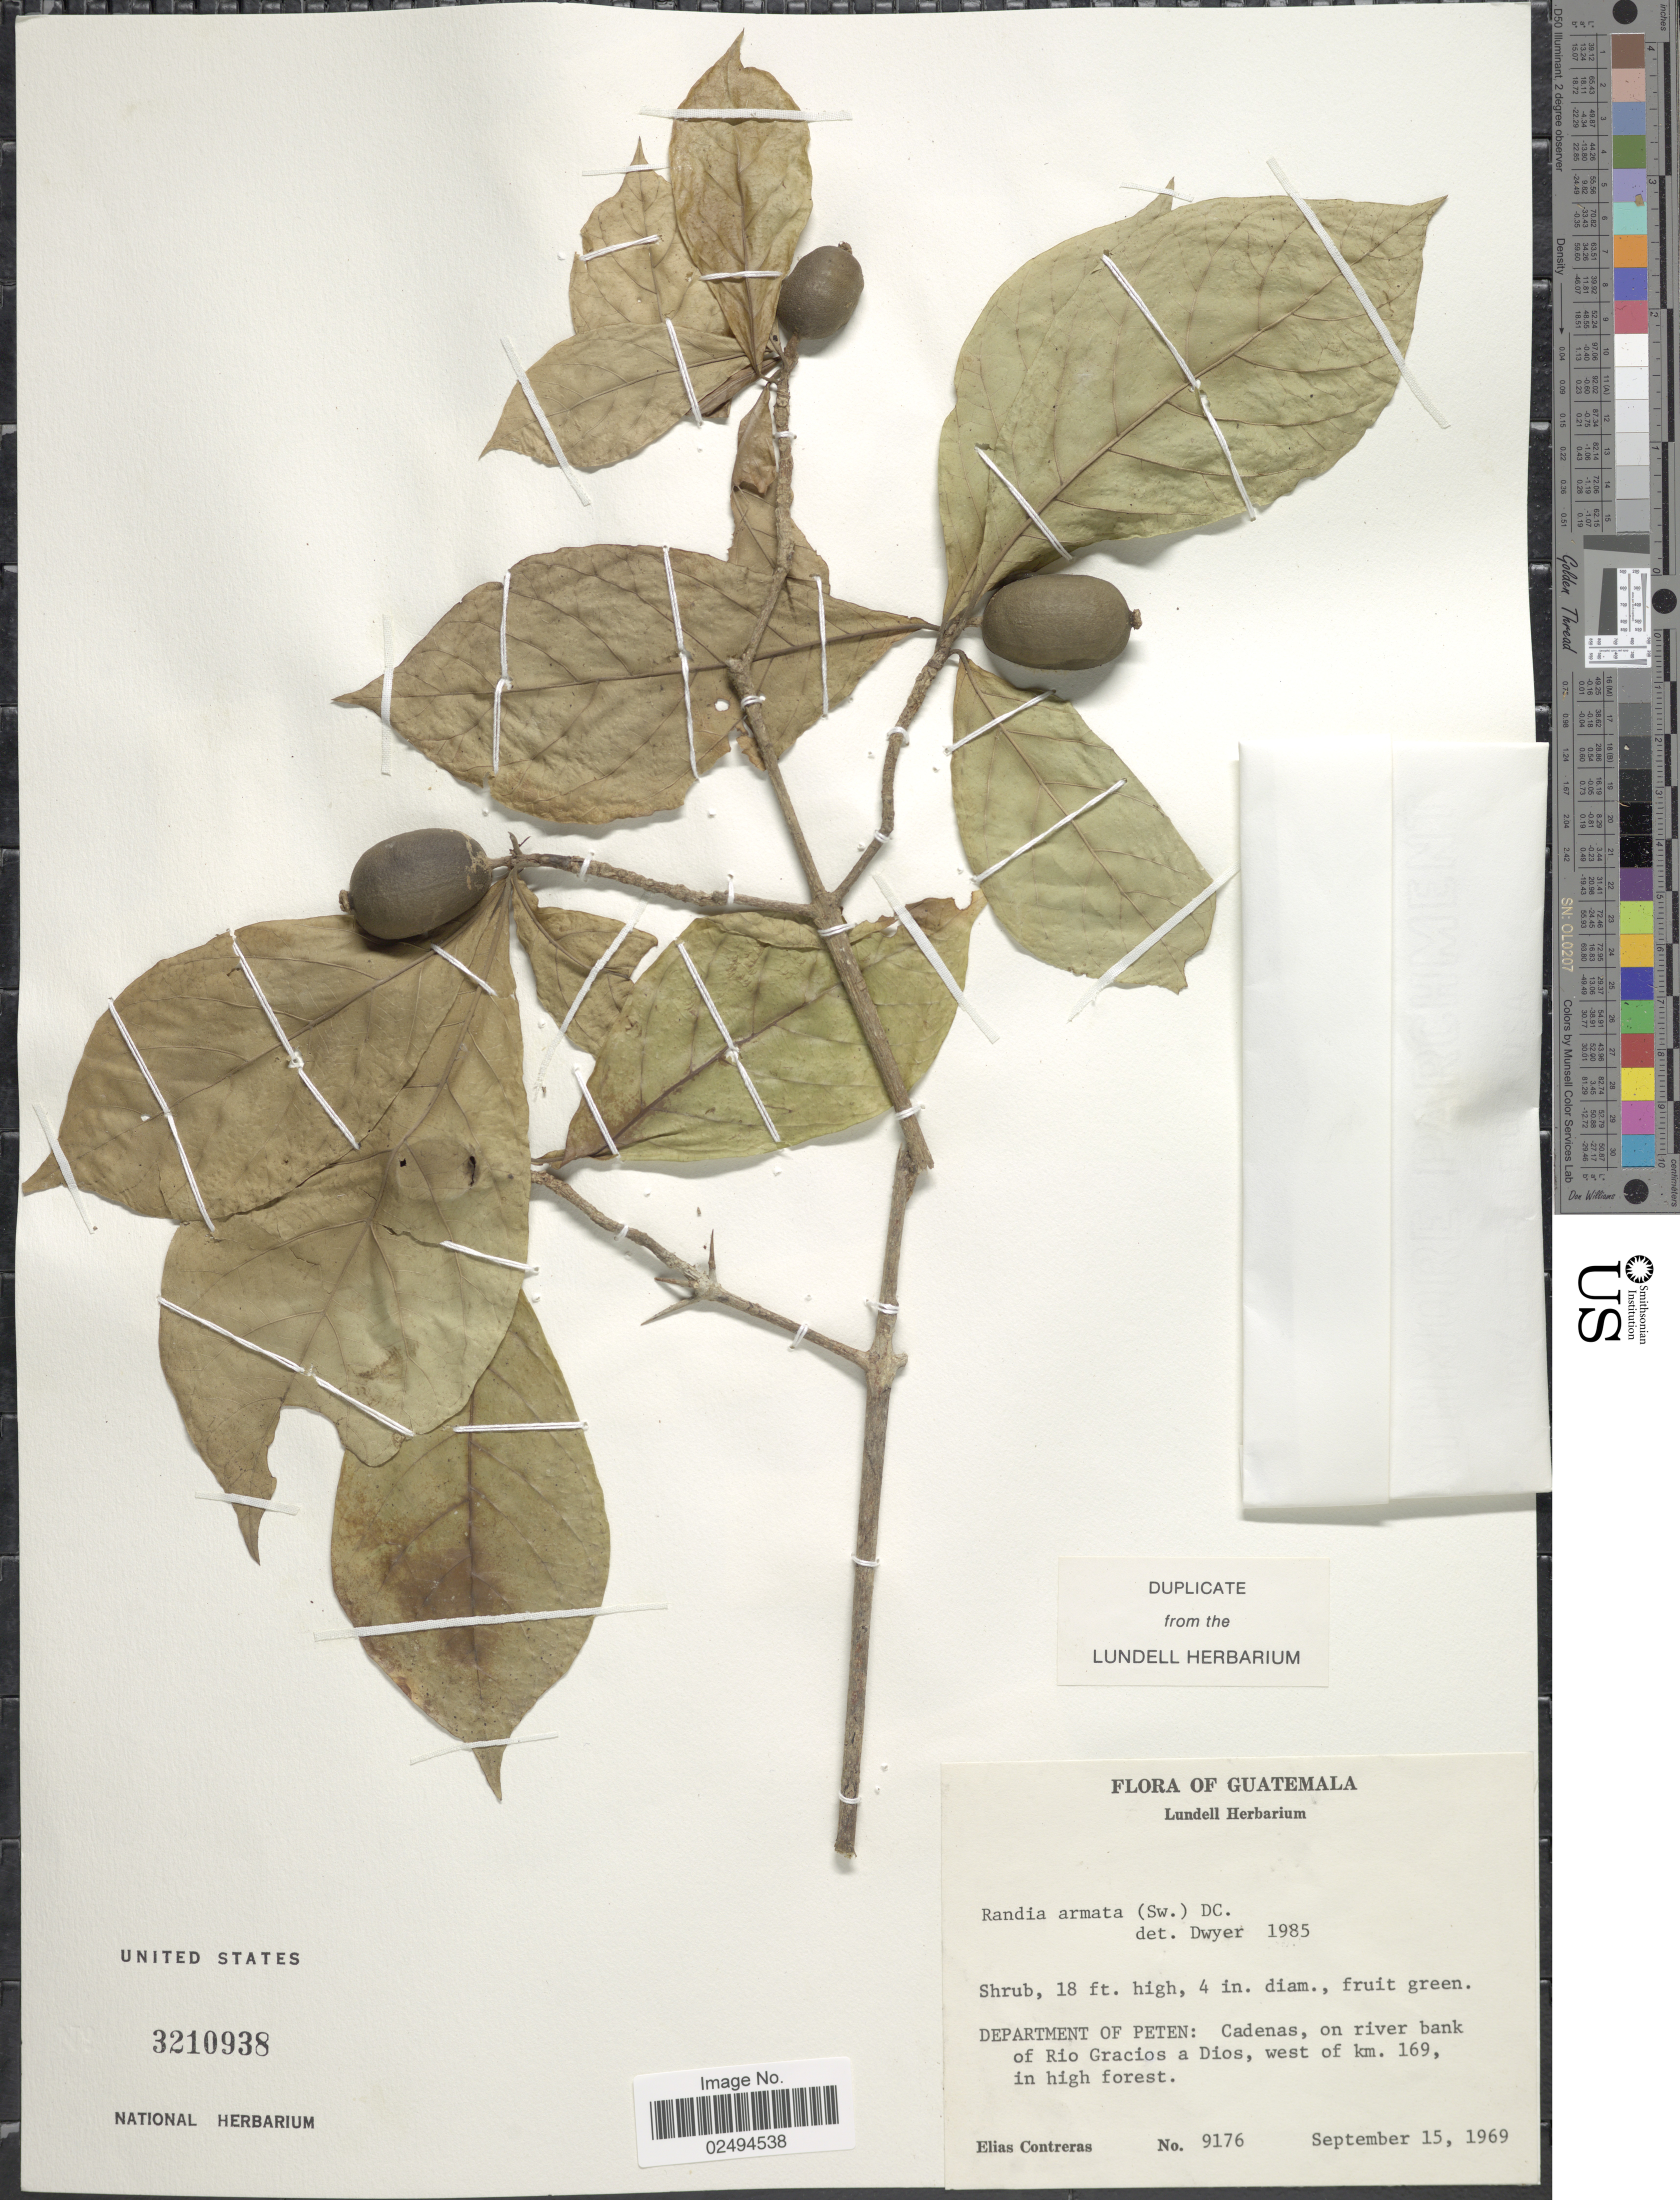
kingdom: Plantae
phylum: Tracheophyta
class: Magnoliopsida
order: Gentianales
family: Rubiaceae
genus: Randia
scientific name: Randia armata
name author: (Sw.) DC.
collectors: E. Contreras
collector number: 9176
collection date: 1969-09-15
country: Guatemala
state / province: El Petén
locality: Department of Peten: Cadenas, on river bank of Rio Gracios a Dios, west of km. 169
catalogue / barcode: US 3210938